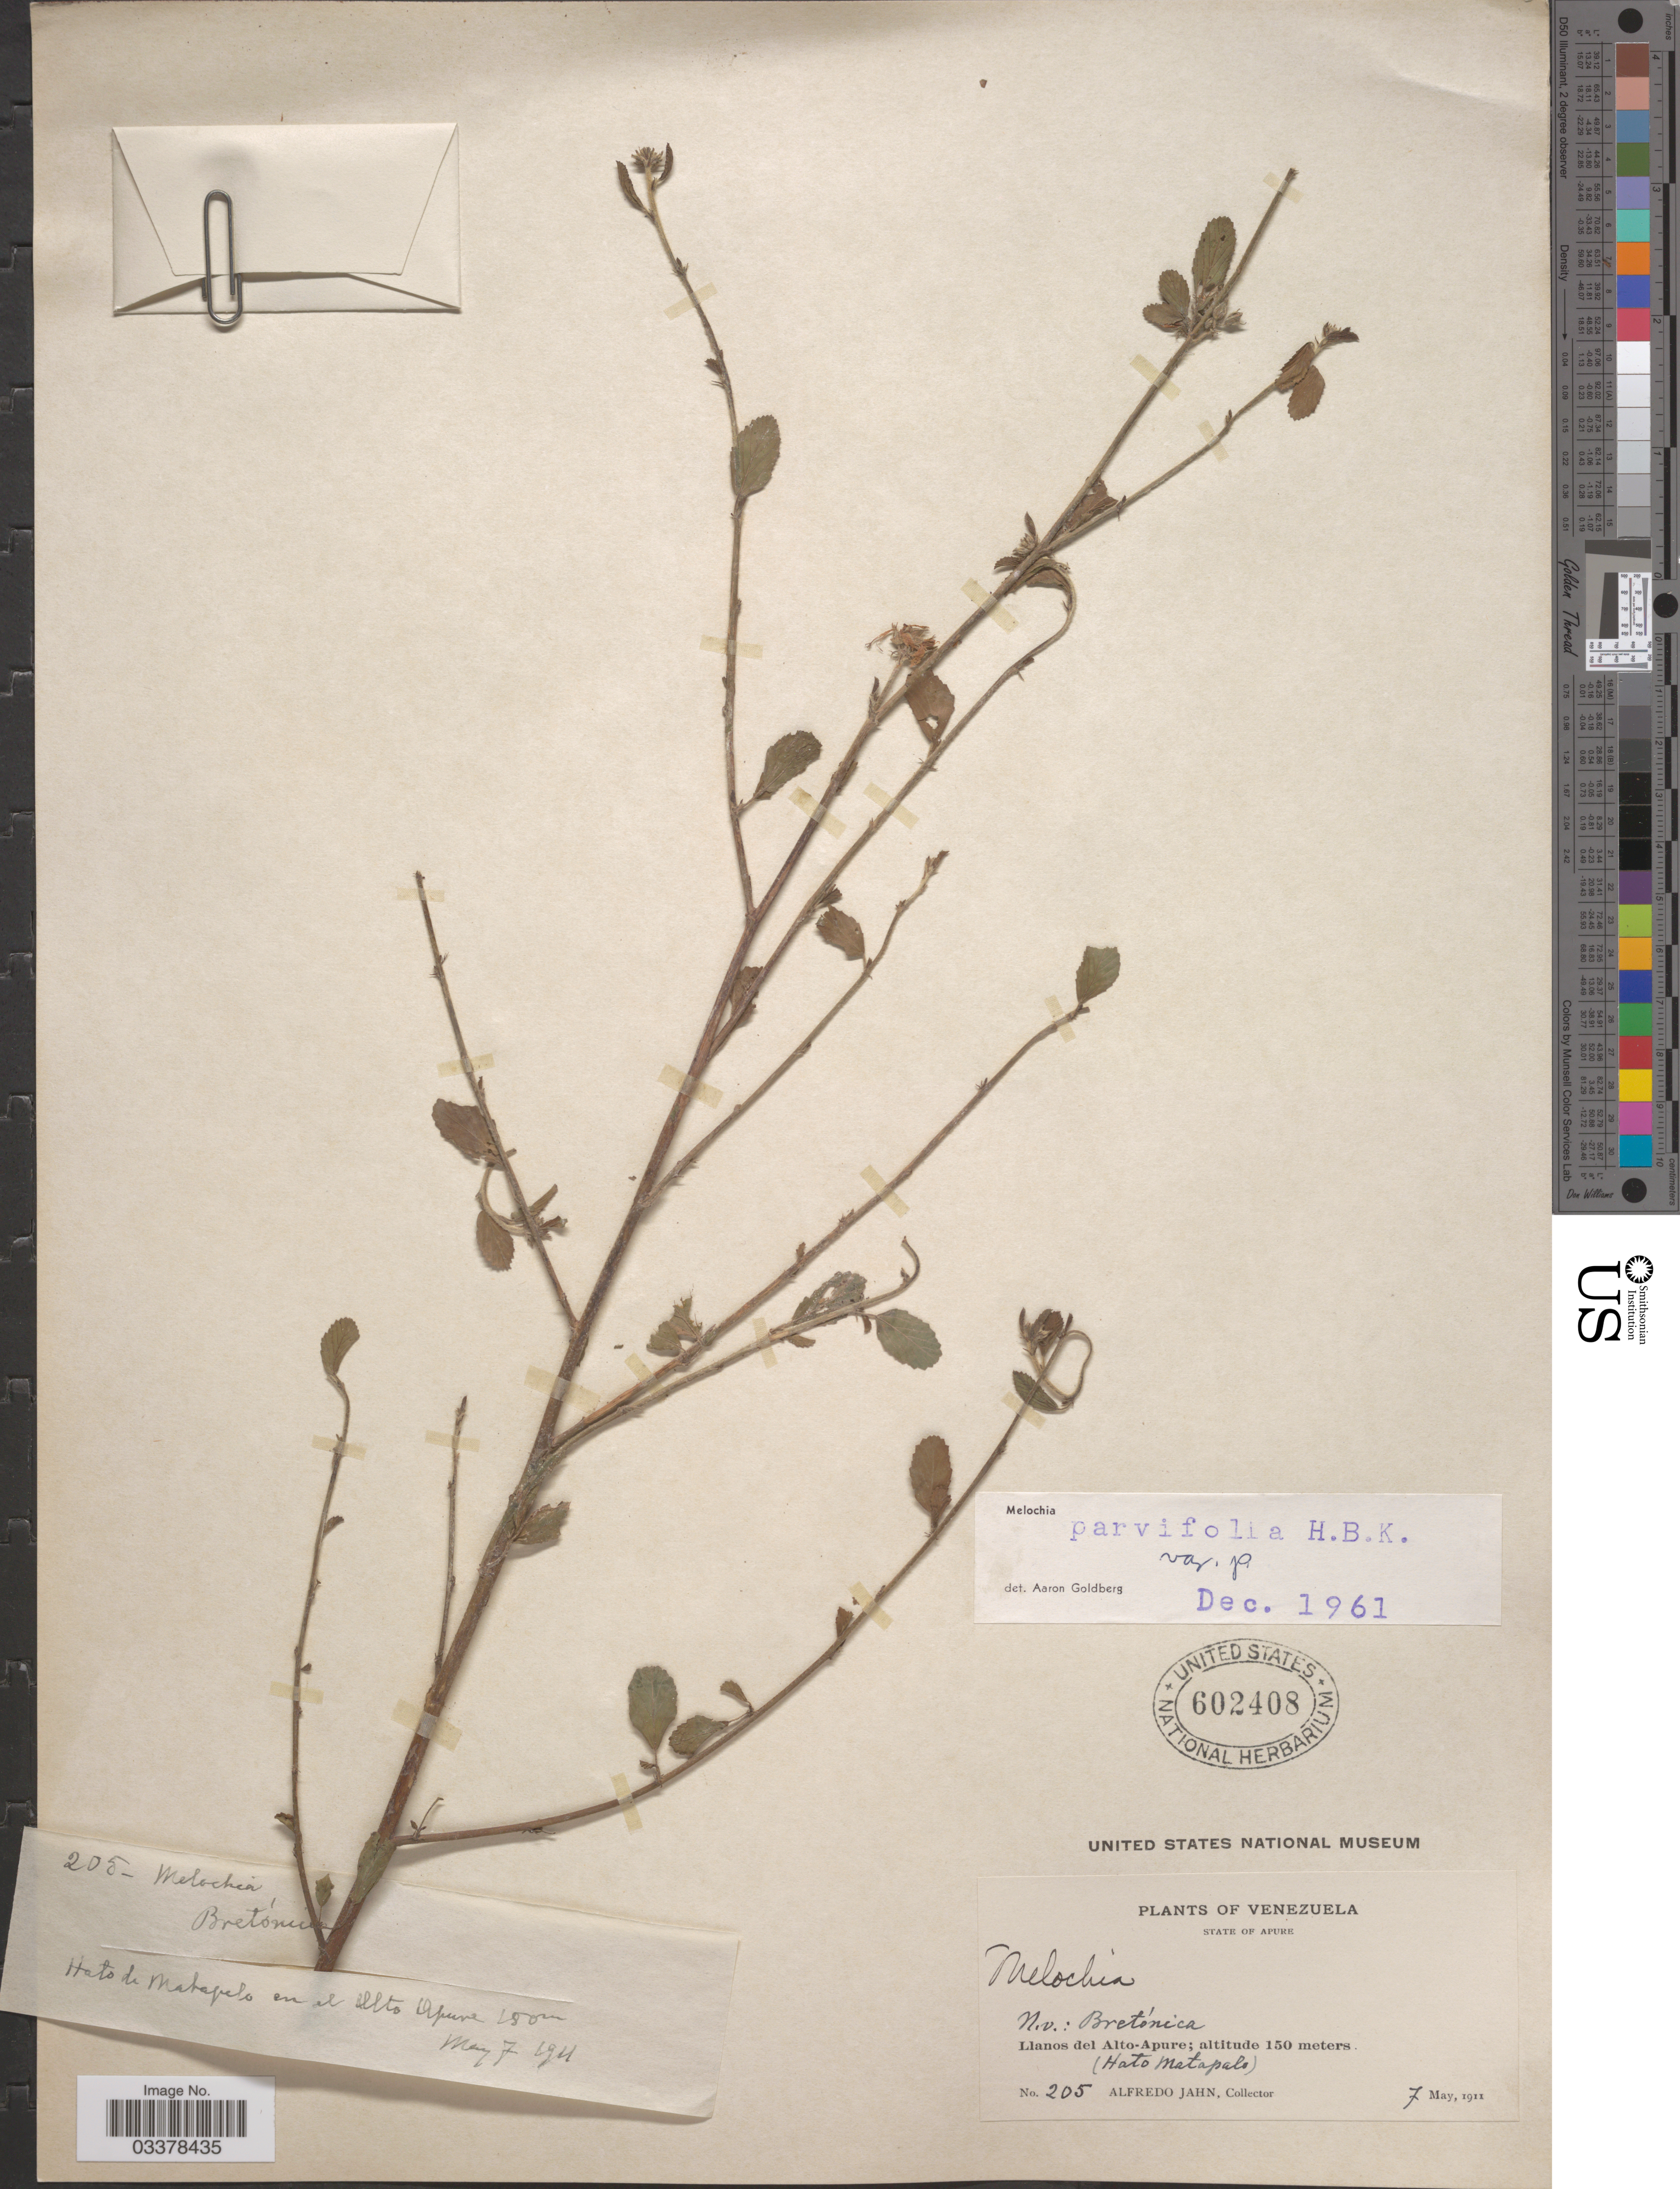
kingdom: Plantae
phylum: Tracheophyta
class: Magnoliopsida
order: Malvales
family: Malvaceae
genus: Melochia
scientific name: Melochia parvifolia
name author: Kunth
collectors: A. Jahn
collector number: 205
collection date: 1911-05-07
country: Venezuela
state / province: Apure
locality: Llanos del Alto-Apure. (Hato Matapalo).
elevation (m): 150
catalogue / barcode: US 602408